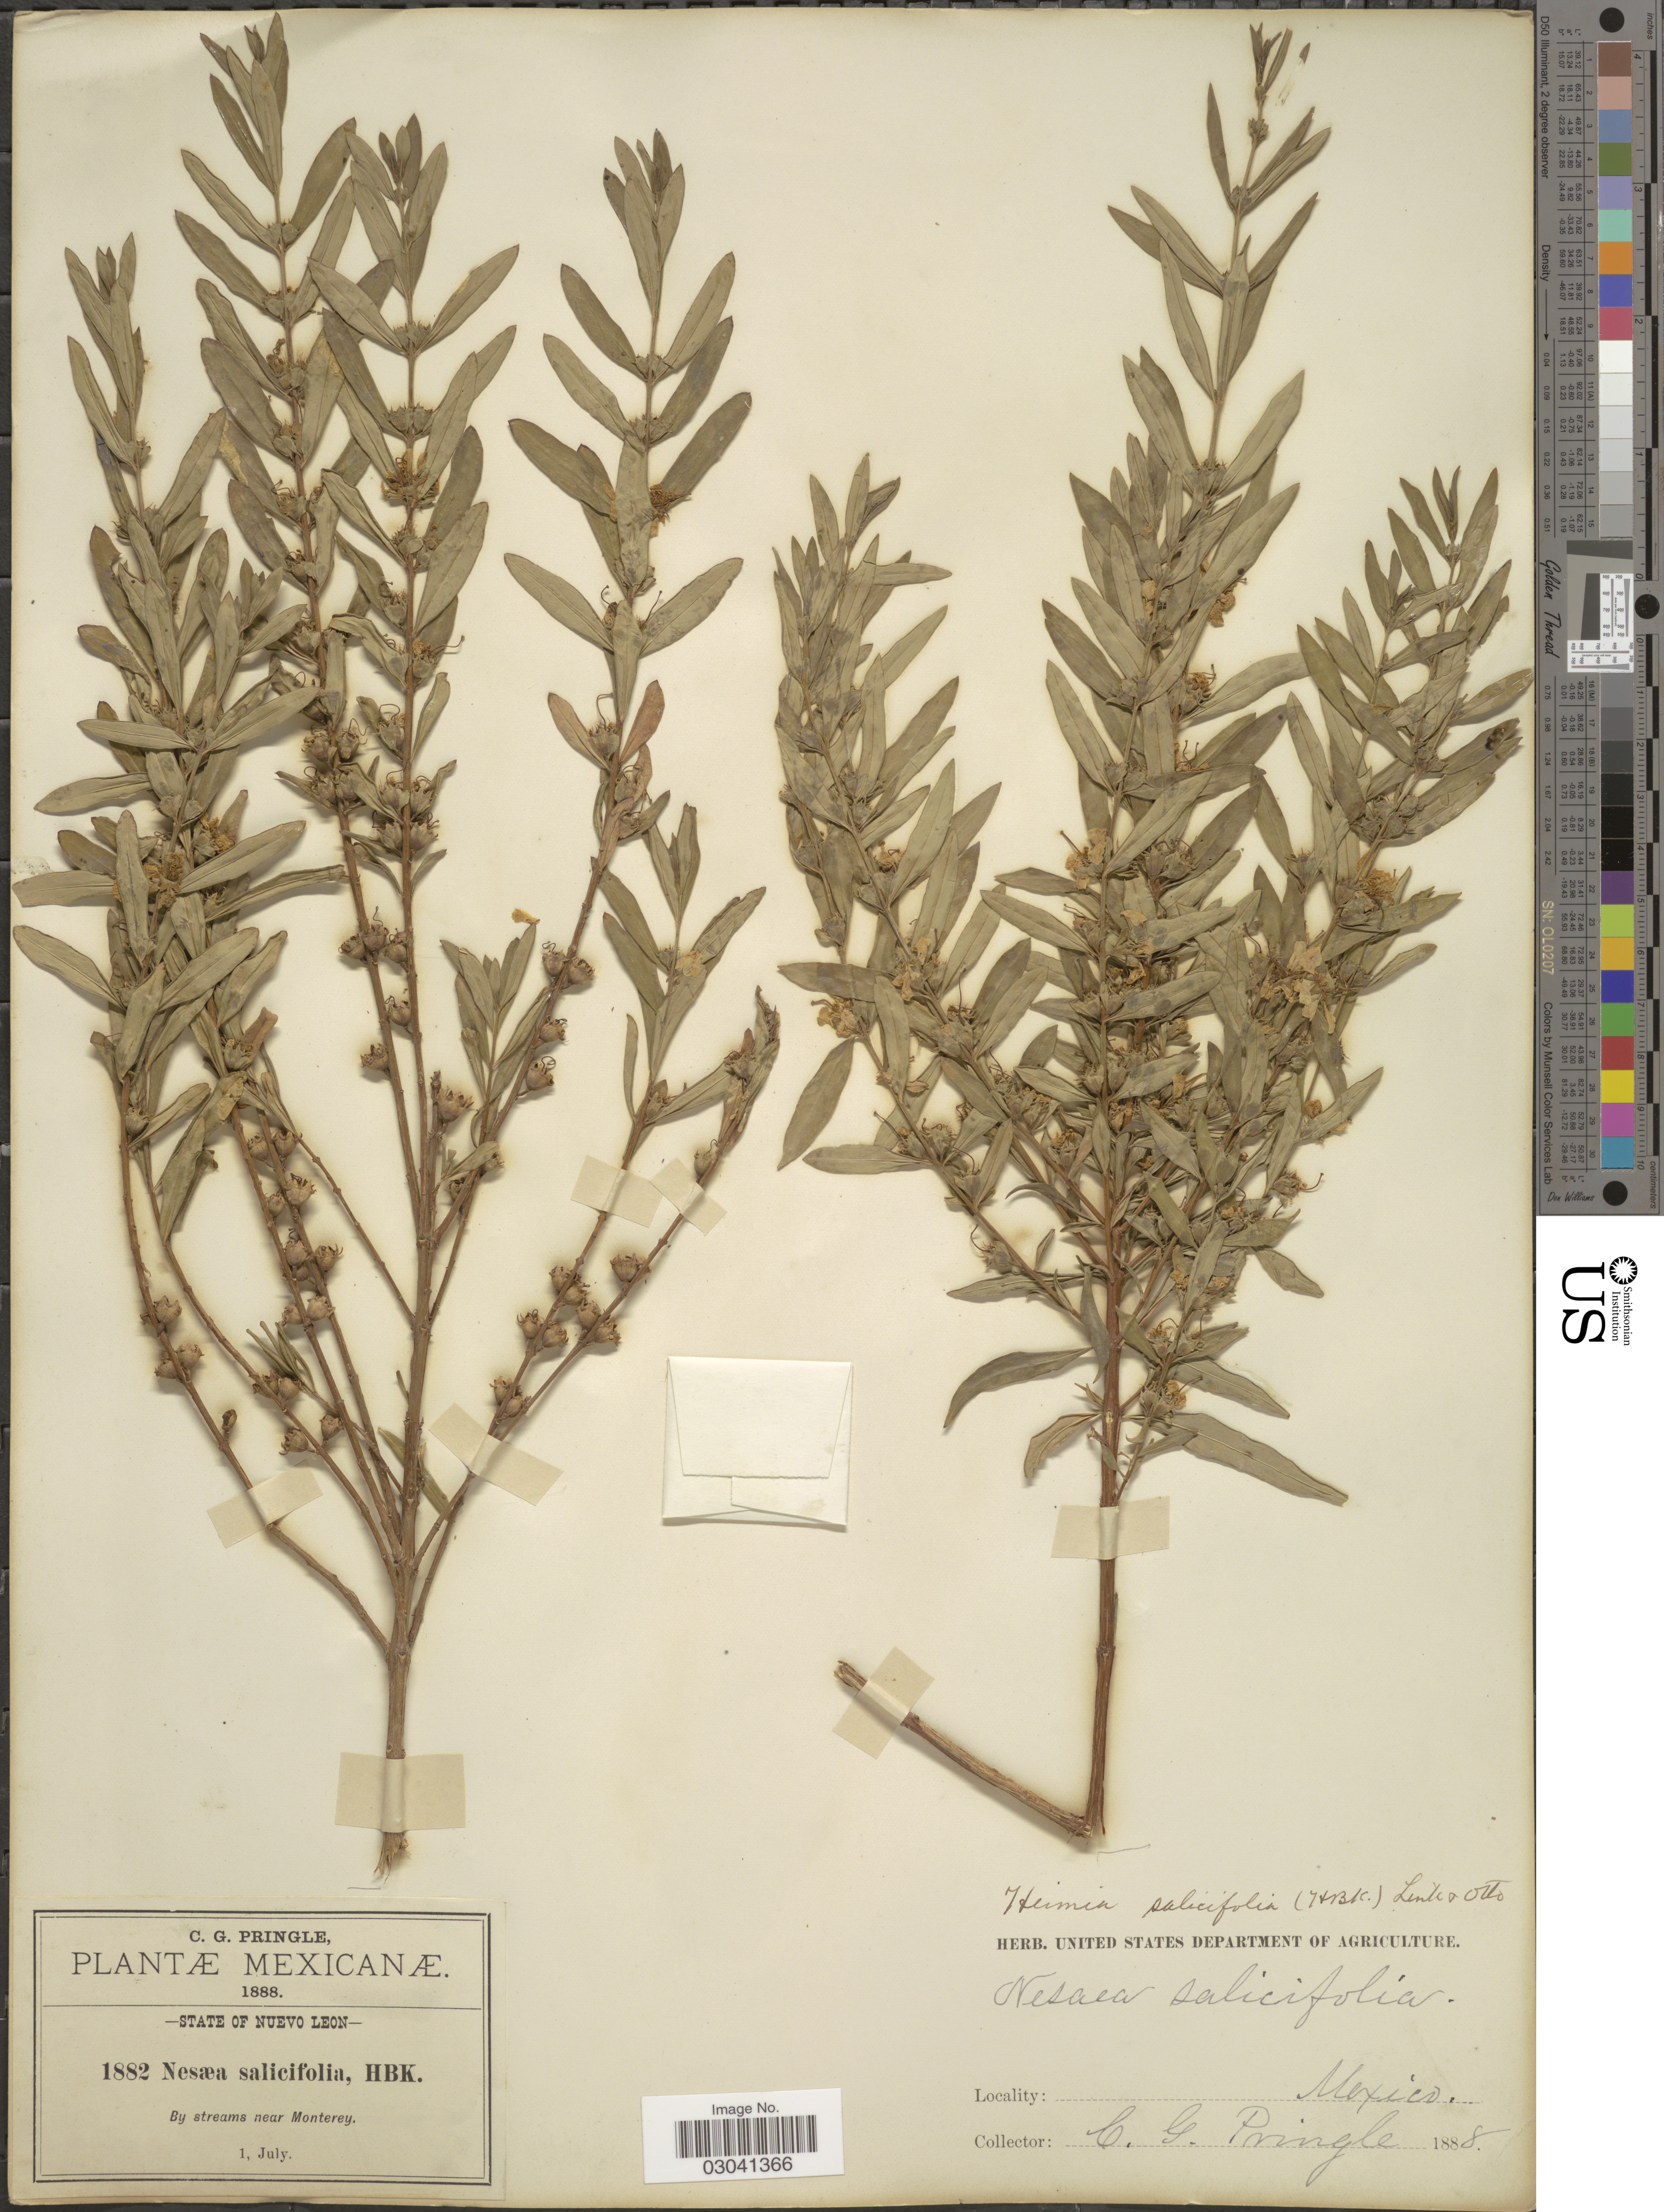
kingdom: Plantae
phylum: Tracheophyta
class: Magnoliopsida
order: Myrtales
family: Lythraceae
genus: Heimia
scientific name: Heimia salicifolia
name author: Link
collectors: C. G. Pringle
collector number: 1882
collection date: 1888-07-01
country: Mexico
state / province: Nuevo León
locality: By streams near Monterey.